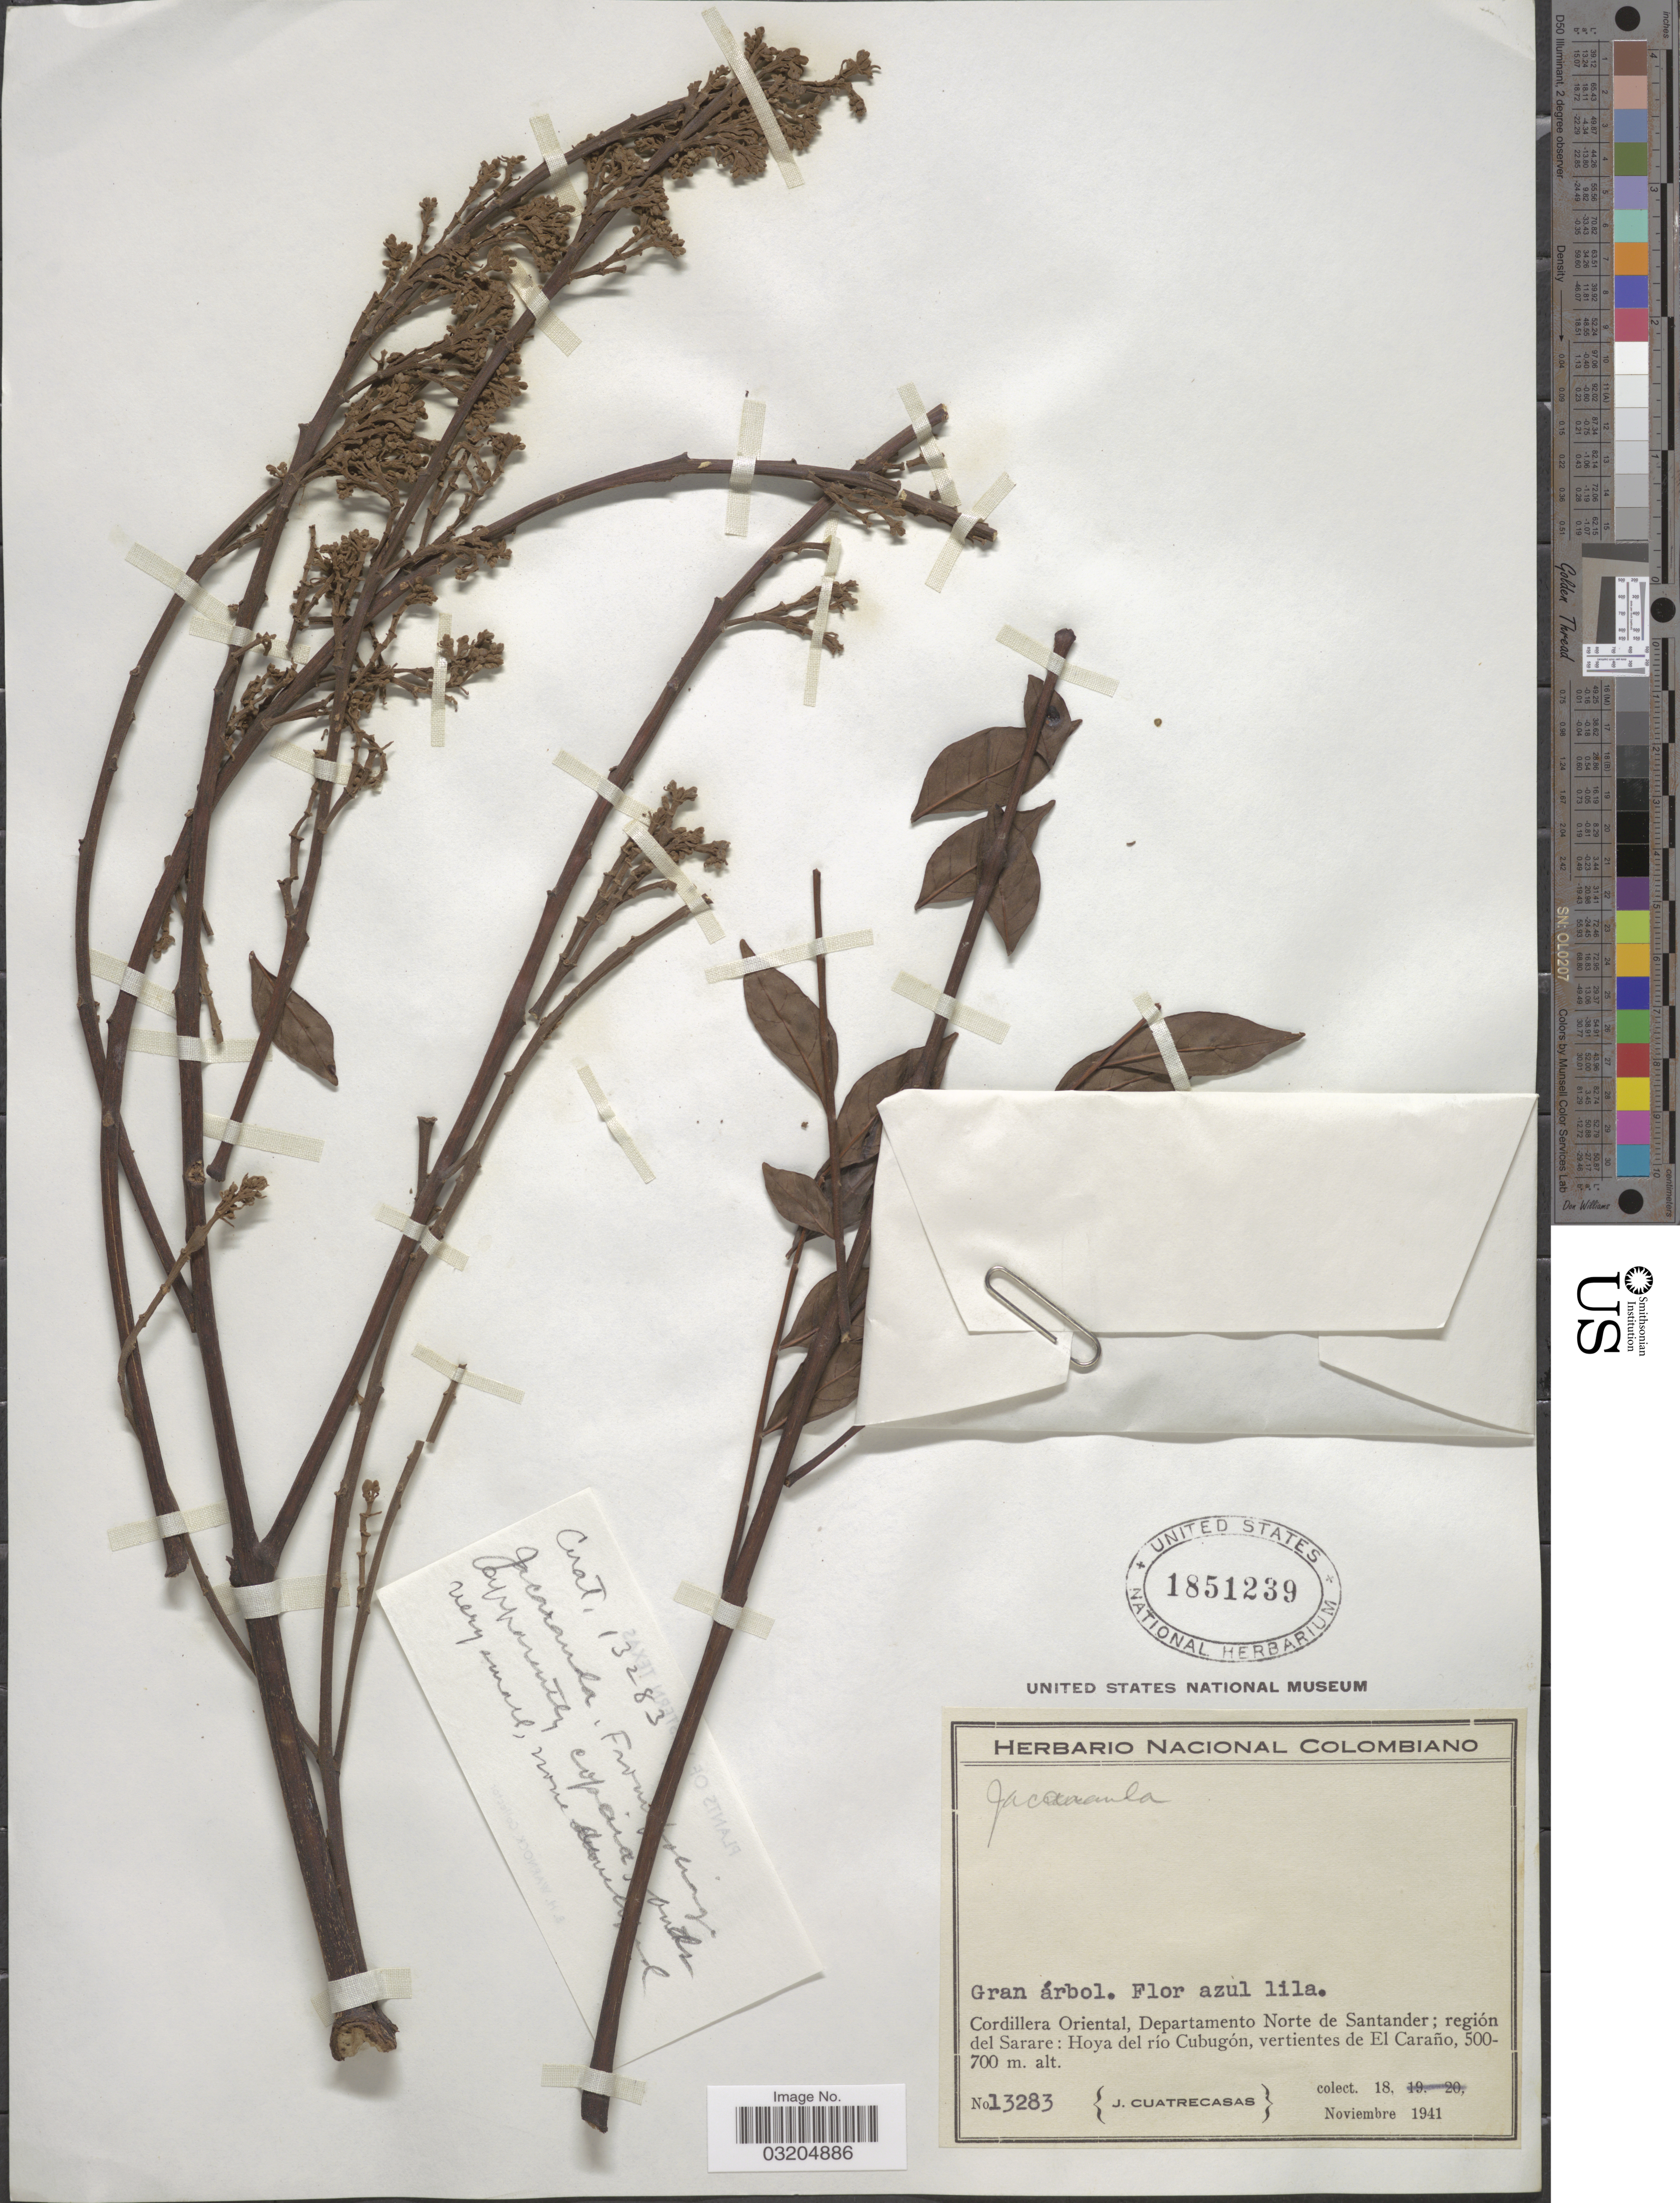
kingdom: Plantae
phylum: Tracheophyta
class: Magnoliopsida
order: Lamiales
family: Bignoniaceae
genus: Jacaranda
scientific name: Jacaranda sp.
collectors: J. Cuatrecasas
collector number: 13283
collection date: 1941-11-18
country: Colombia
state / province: Norte de Santander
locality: Cordillera Oriental, Departamento Norte de Santander; región del Sarare: Hoya del río Cubugón, vertientes de El Caraño.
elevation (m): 500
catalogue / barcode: US 1851239